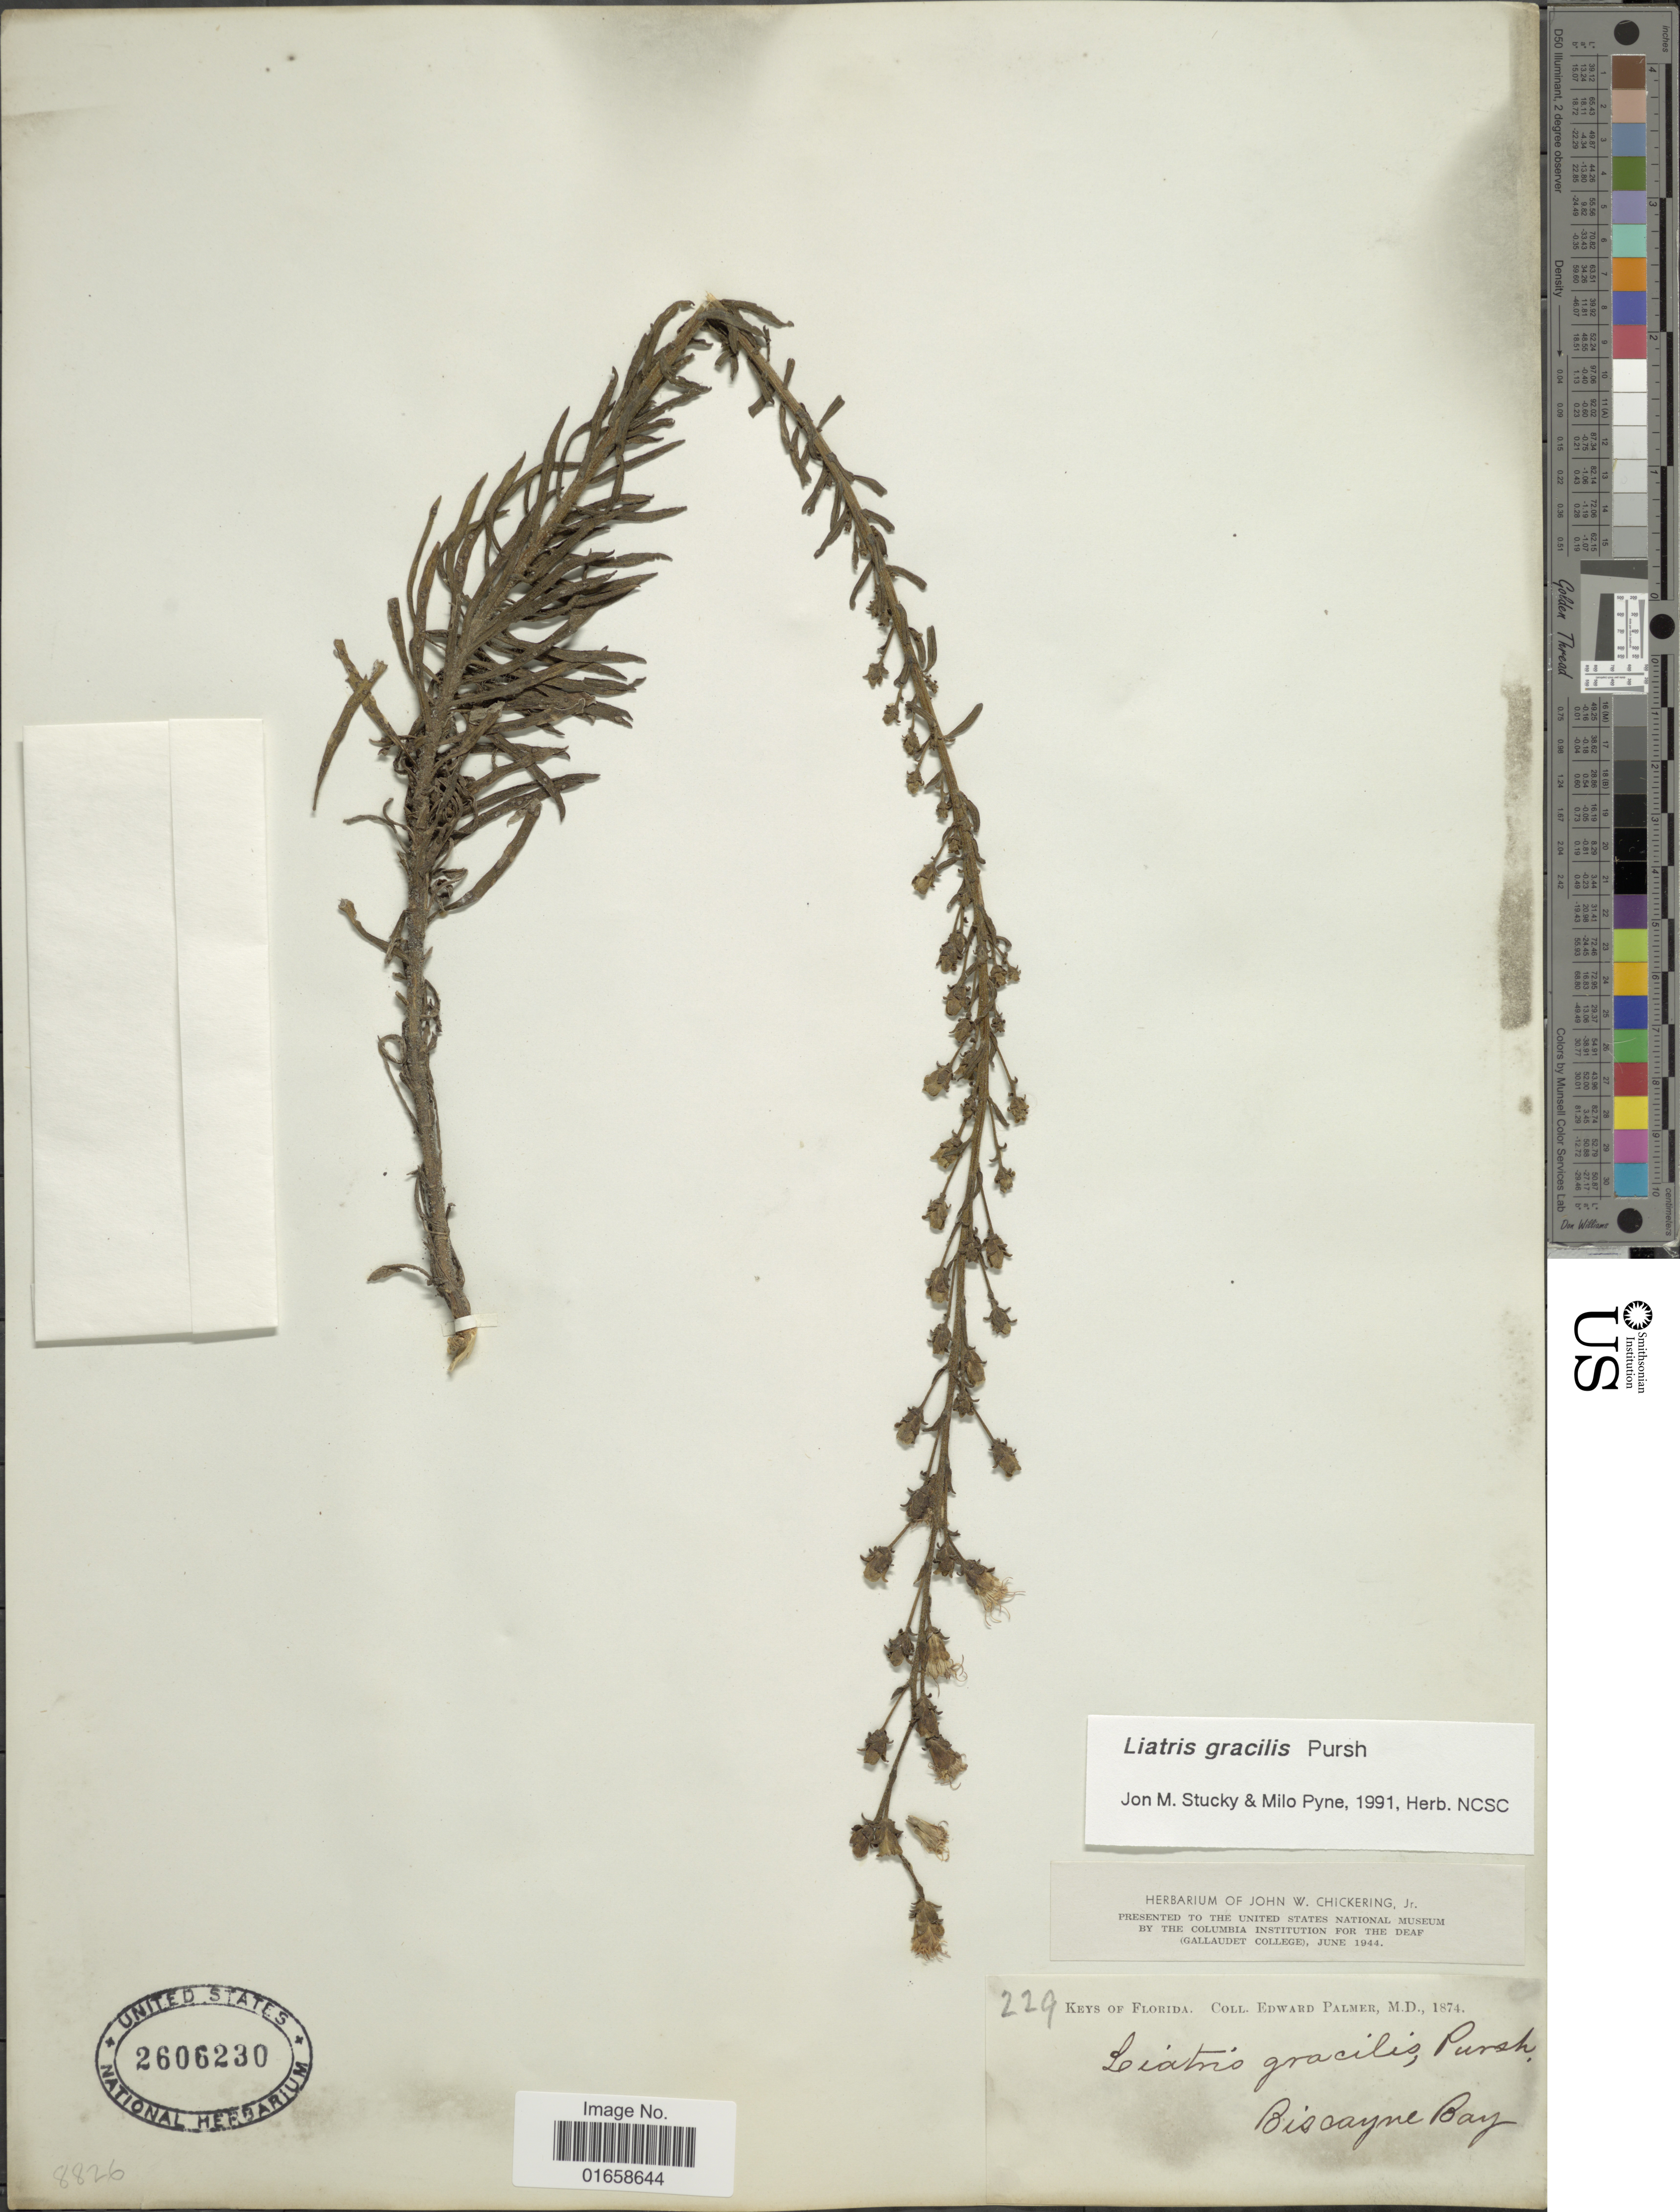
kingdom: Plantae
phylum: Tracheophyta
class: Magnoliopsida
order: Asterales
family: Asteraceae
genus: Liatris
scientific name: Liatris gracilis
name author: Pursh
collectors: E. Palmer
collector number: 229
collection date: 1874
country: United States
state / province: Florida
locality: Keys of Florida, Biscayne Bay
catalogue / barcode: US 2606230